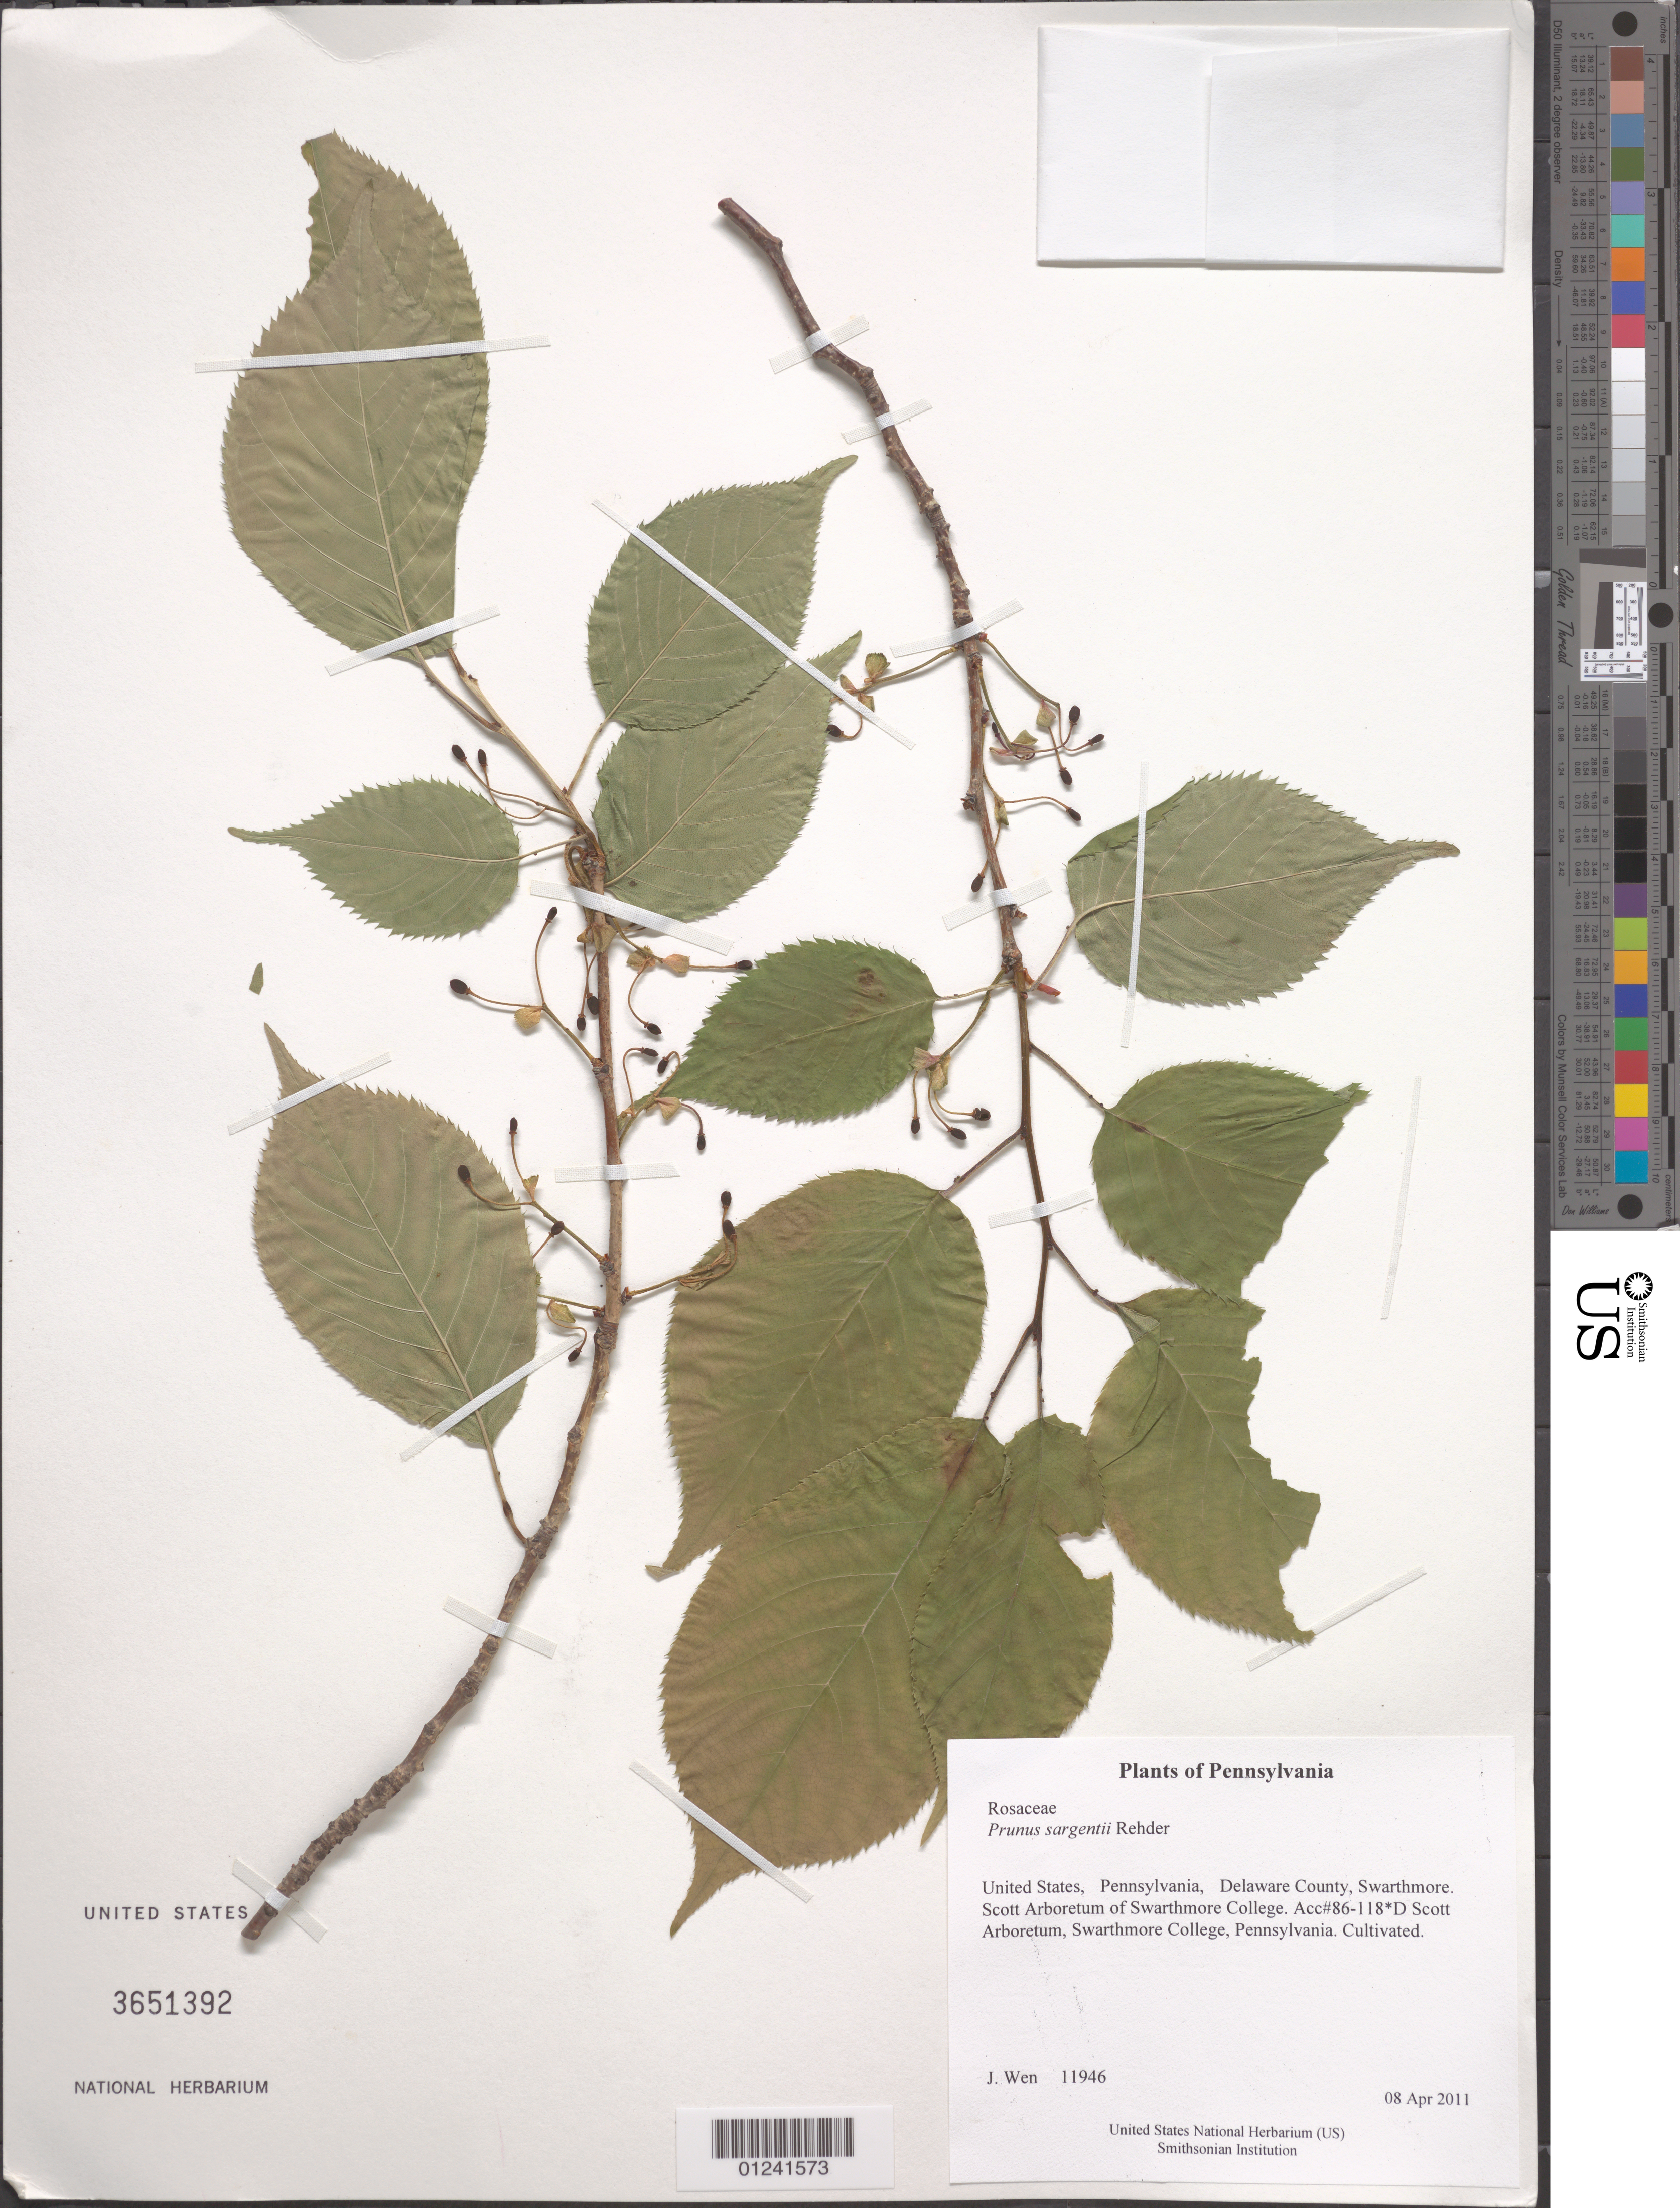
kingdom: Plantae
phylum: Tracheophyta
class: Magnoliopsida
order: Rosales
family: Rosaceae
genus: Prunus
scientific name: Prunus sargentii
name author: Rehder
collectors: J. Wen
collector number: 11946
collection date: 2011-04-08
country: United States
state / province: Pennsylvania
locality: Delaware County, Swarthmore. Scott Arboretum of Swarthmore College.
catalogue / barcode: US 3651392